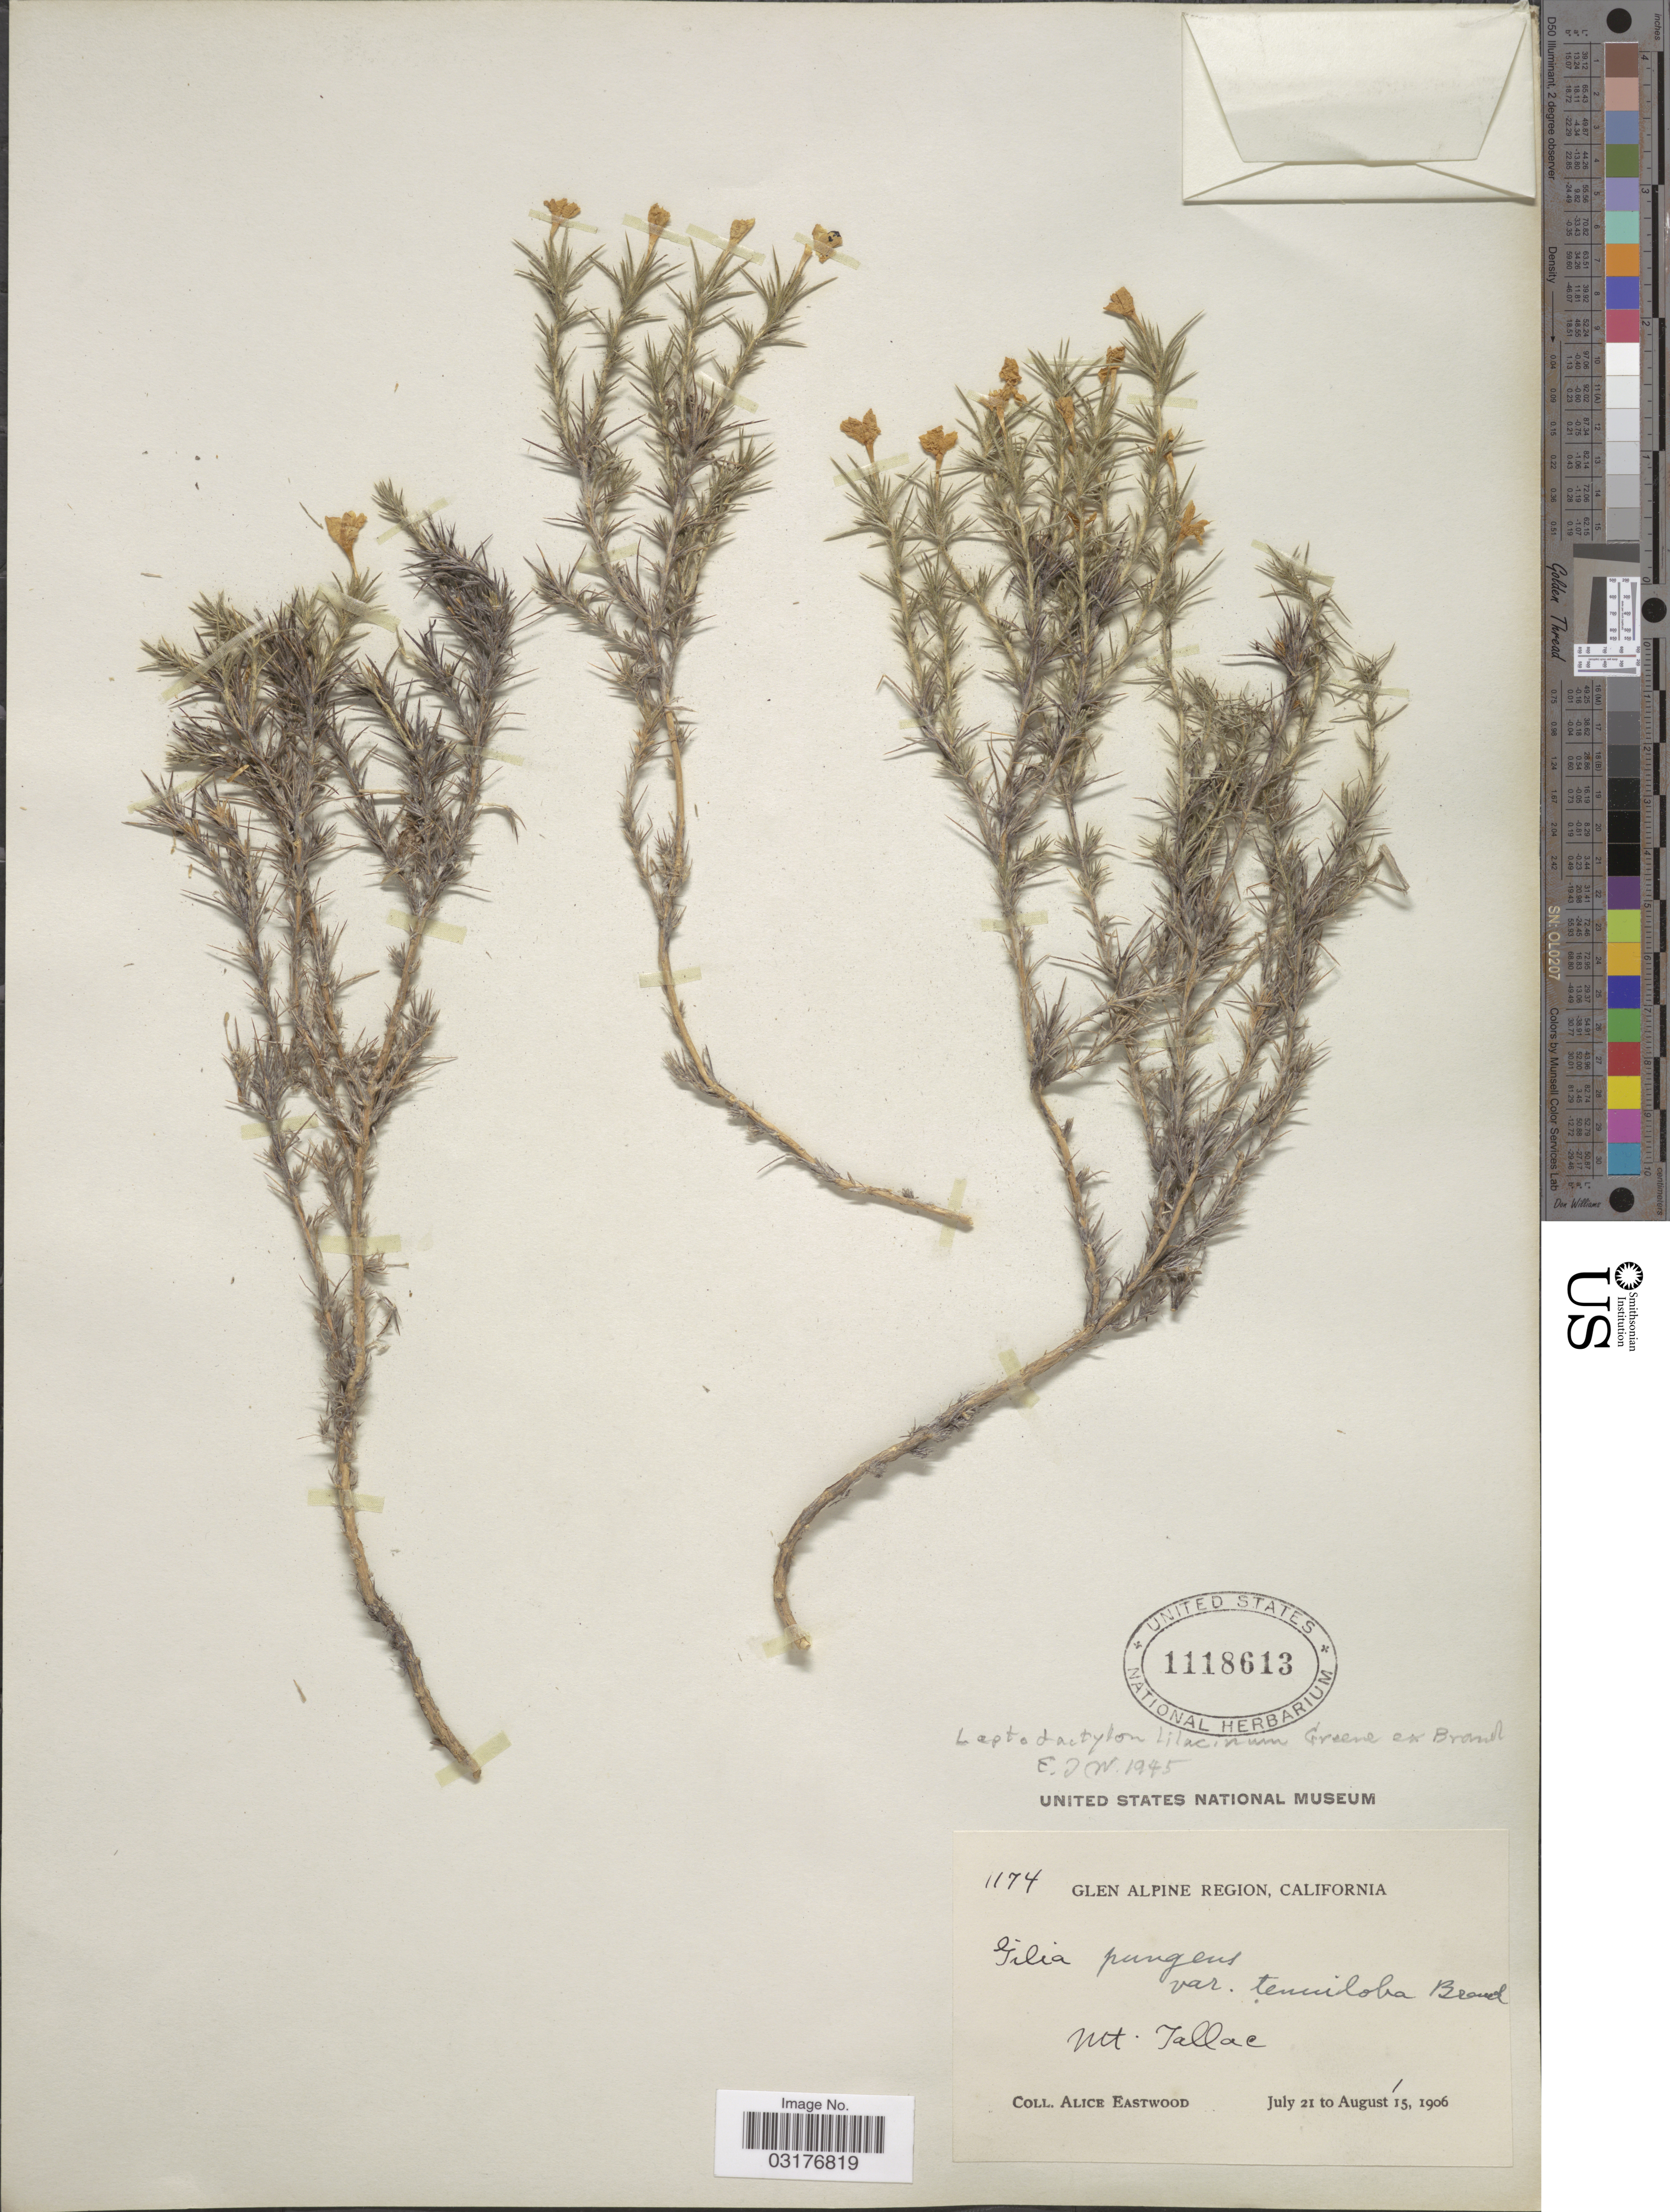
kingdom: Plantae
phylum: Tracheophyta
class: Magnoliopsida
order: Ericales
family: Polemoniaceae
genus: Linanthus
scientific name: Linanthus pungens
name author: (Torr.) J.M. Porter & L.A. Johnson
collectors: A. Eastwood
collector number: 1174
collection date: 1906-07-21/1906-08-15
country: United States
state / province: California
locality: Glen Alpine Region. Mt. Tallac.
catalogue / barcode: US 1118613